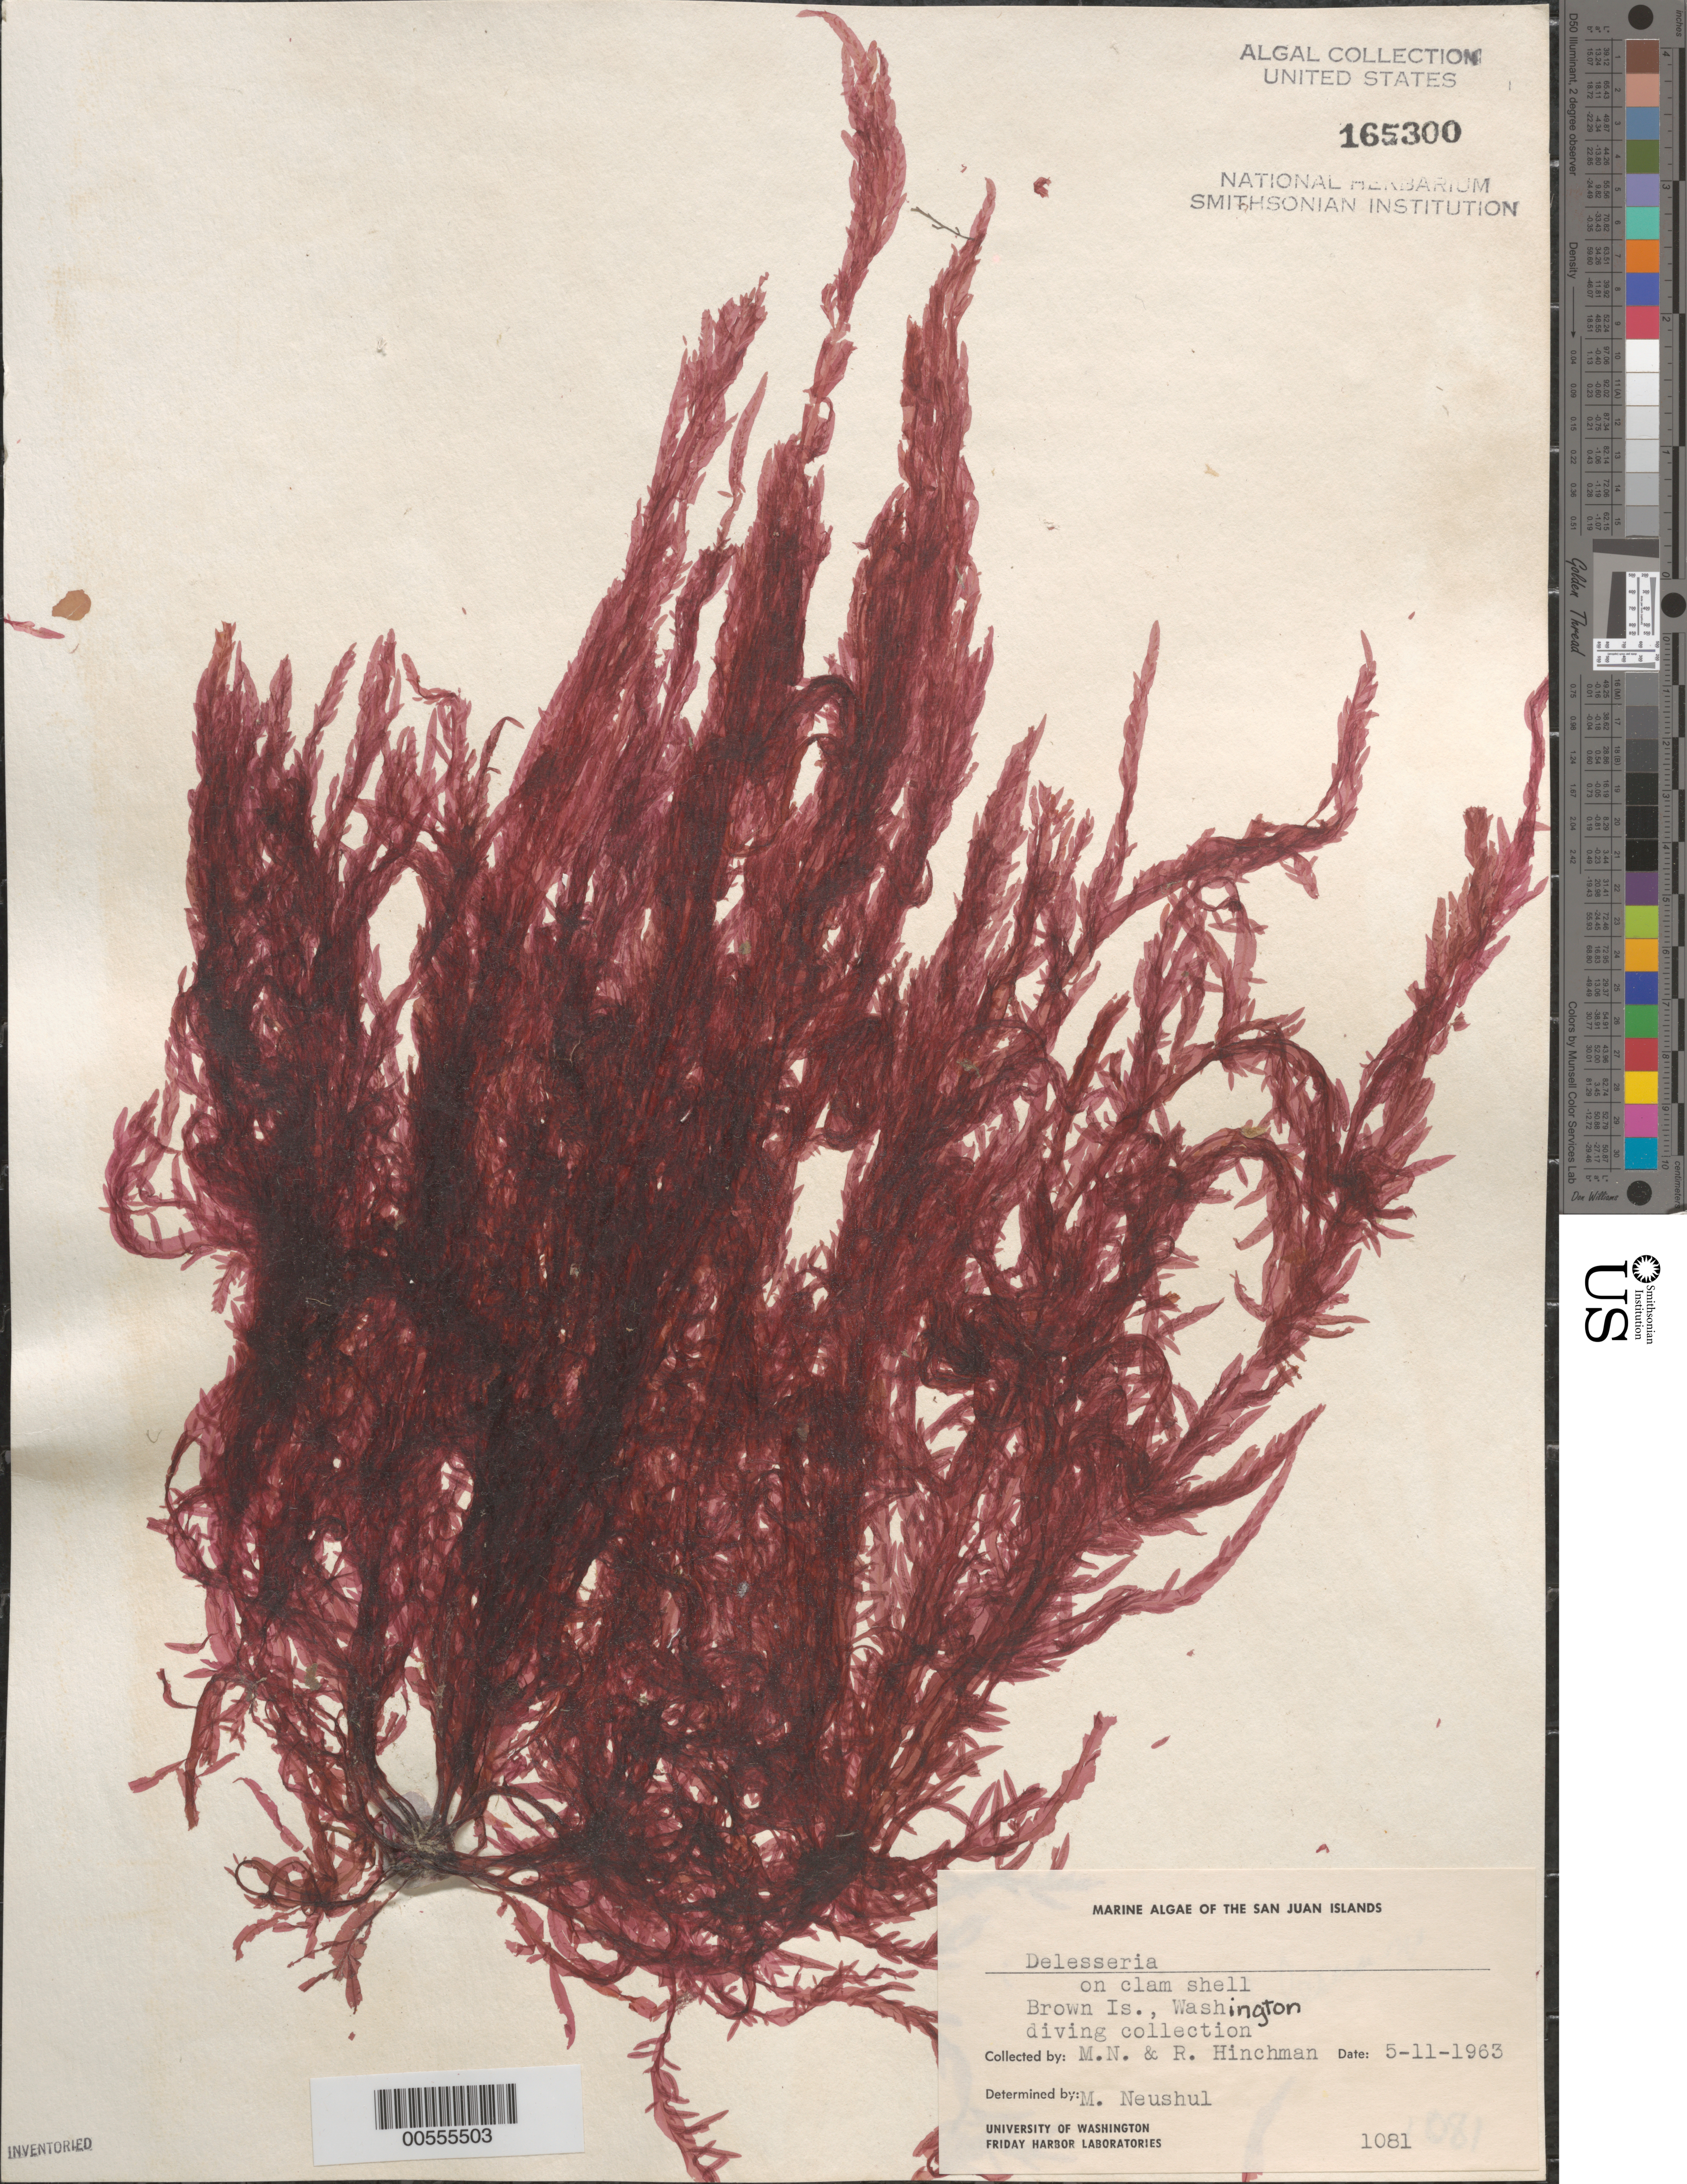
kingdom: Plantae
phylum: Rhodophyta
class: Florideophyceae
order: Ceramiales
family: Delesseriaceae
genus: Delesseria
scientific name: Delesseria sp.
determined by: Neushul, M.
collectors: M. Neushul & R. Hinchman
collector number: Neushul 1081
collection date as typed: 11 May 1963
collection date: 1963-05-11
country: United States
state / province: Washington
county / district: San Juan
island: Brown Island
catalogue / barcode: US 165300